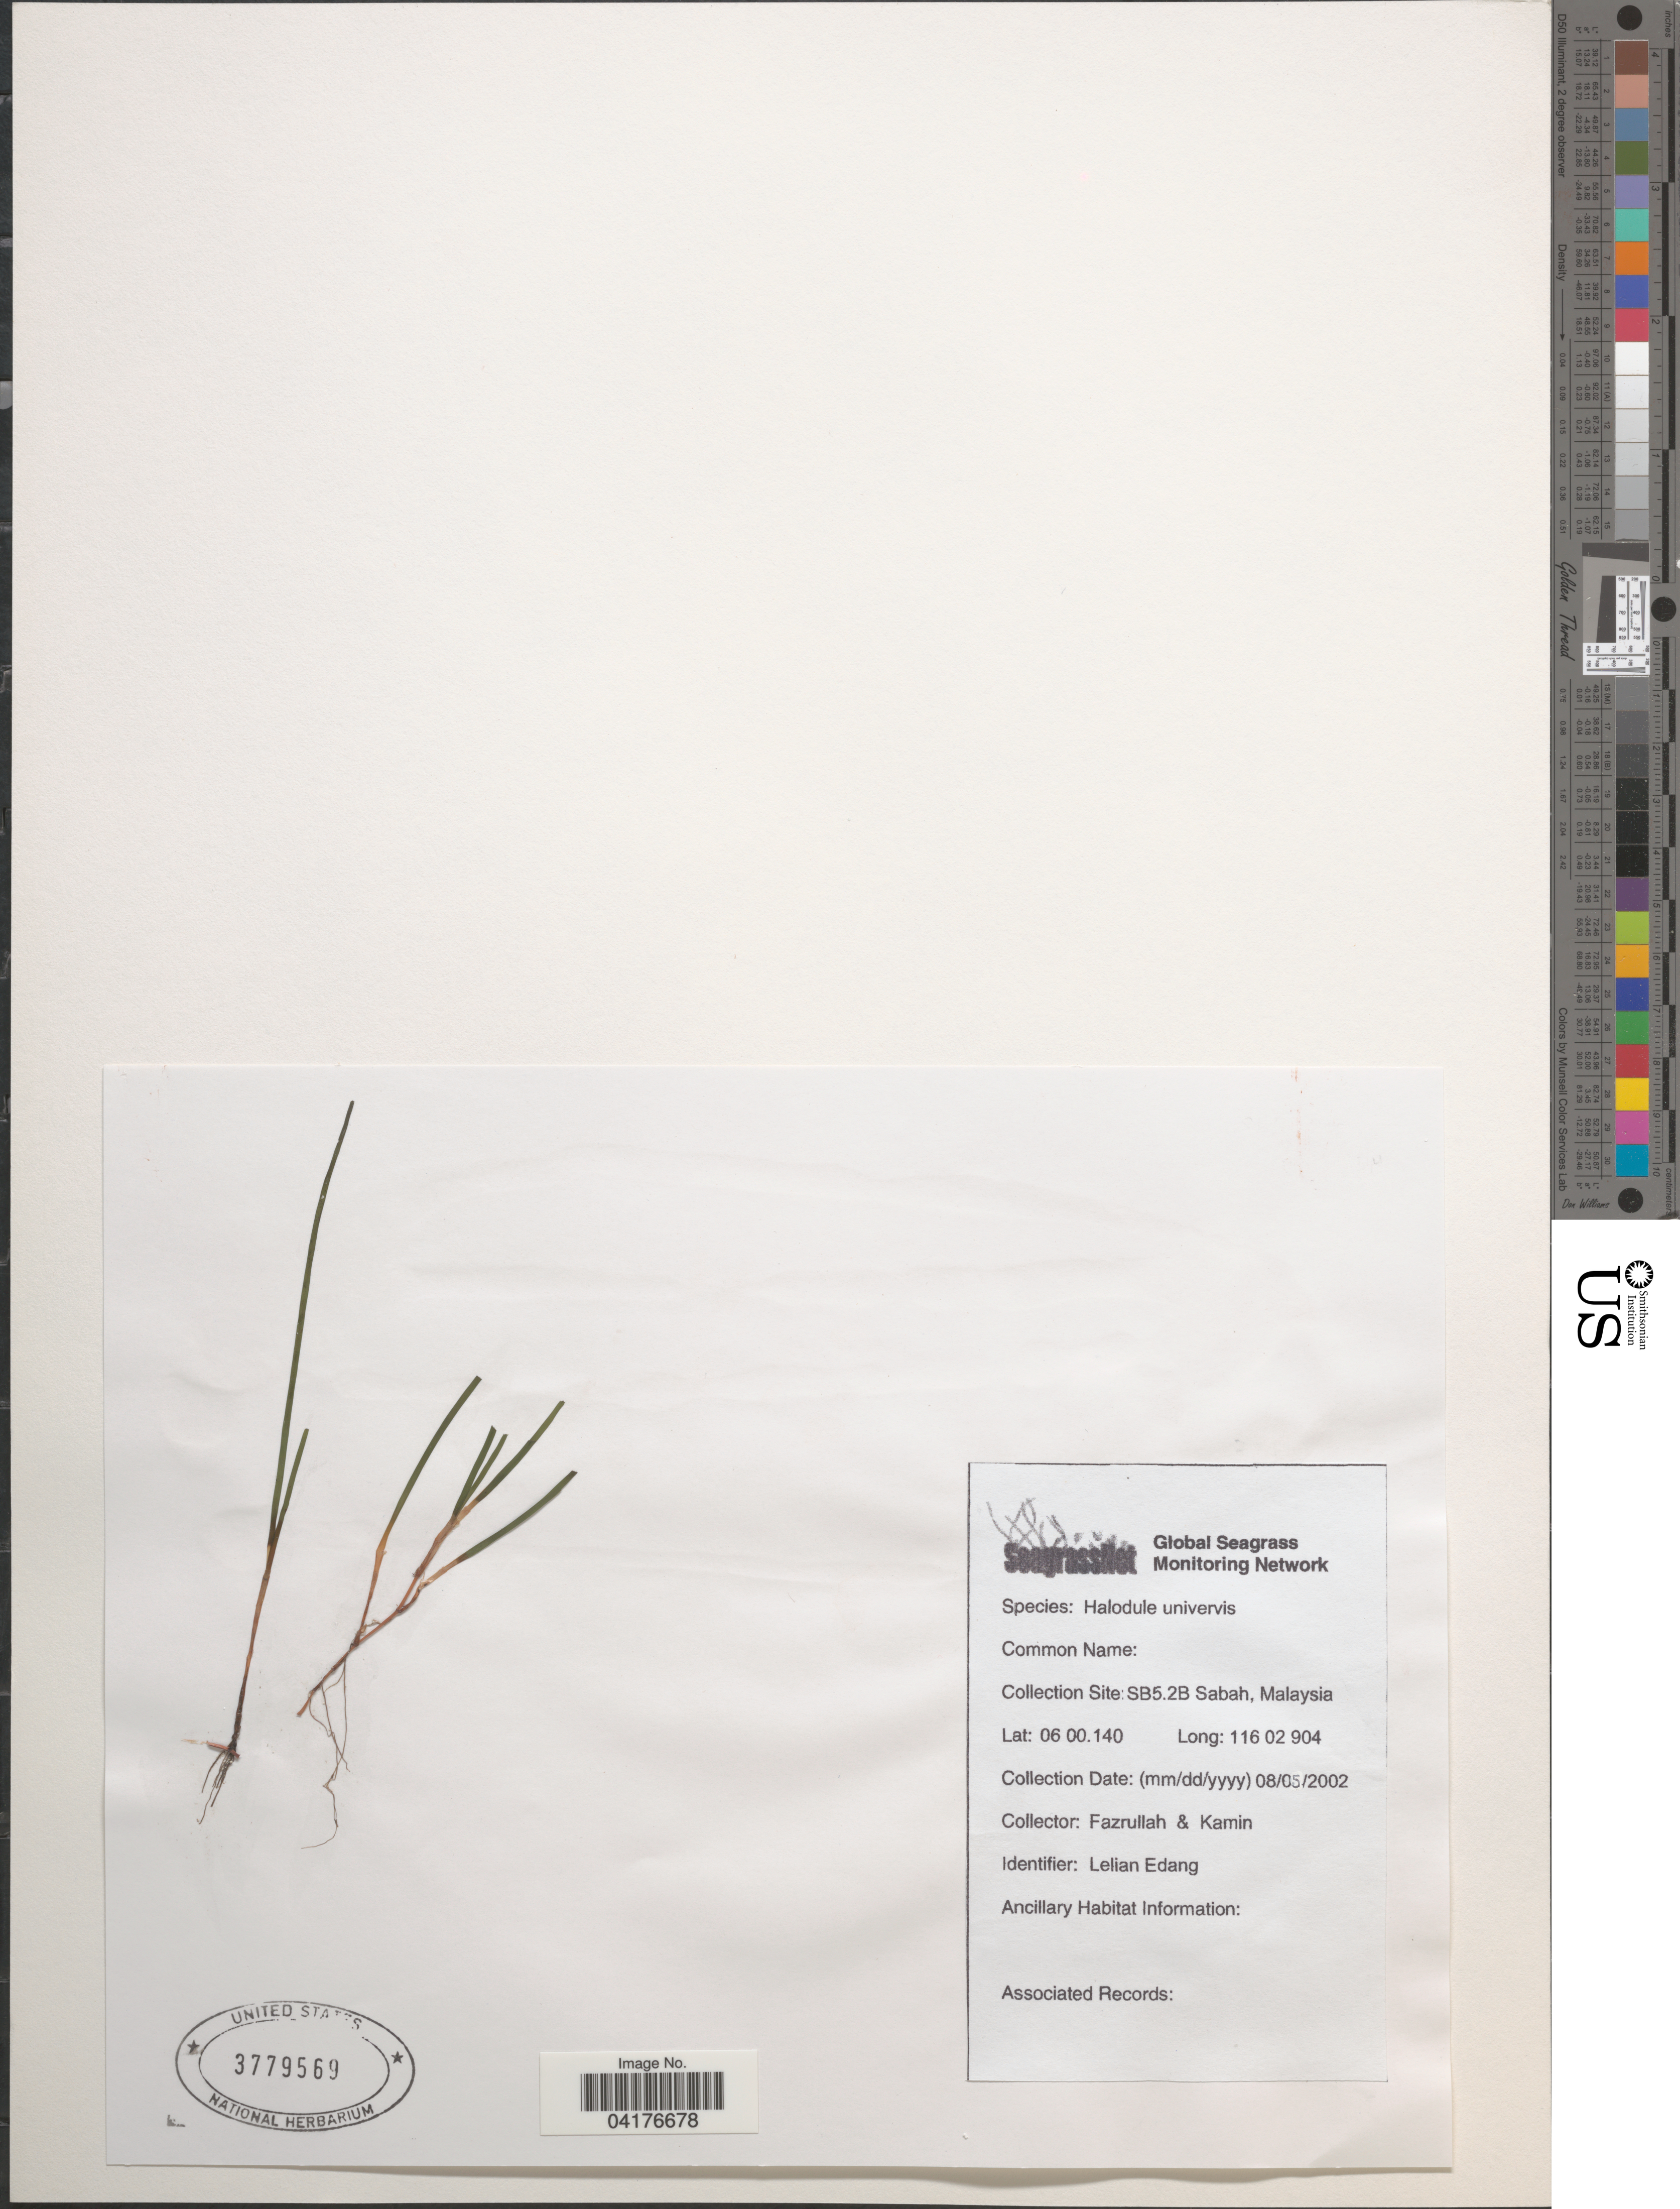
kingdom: Plantae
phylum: Tracheophyta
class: Liliopsida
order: Alismatales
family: Cymodoceaceae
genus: Halodule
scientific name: Halodule uninervis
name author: (Forssk.) Asch.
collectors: Fazrullah & Kamin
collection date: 2002-08-05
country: Malaysia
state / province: Sabah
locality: SB5.2B.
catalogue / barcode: US 3779569